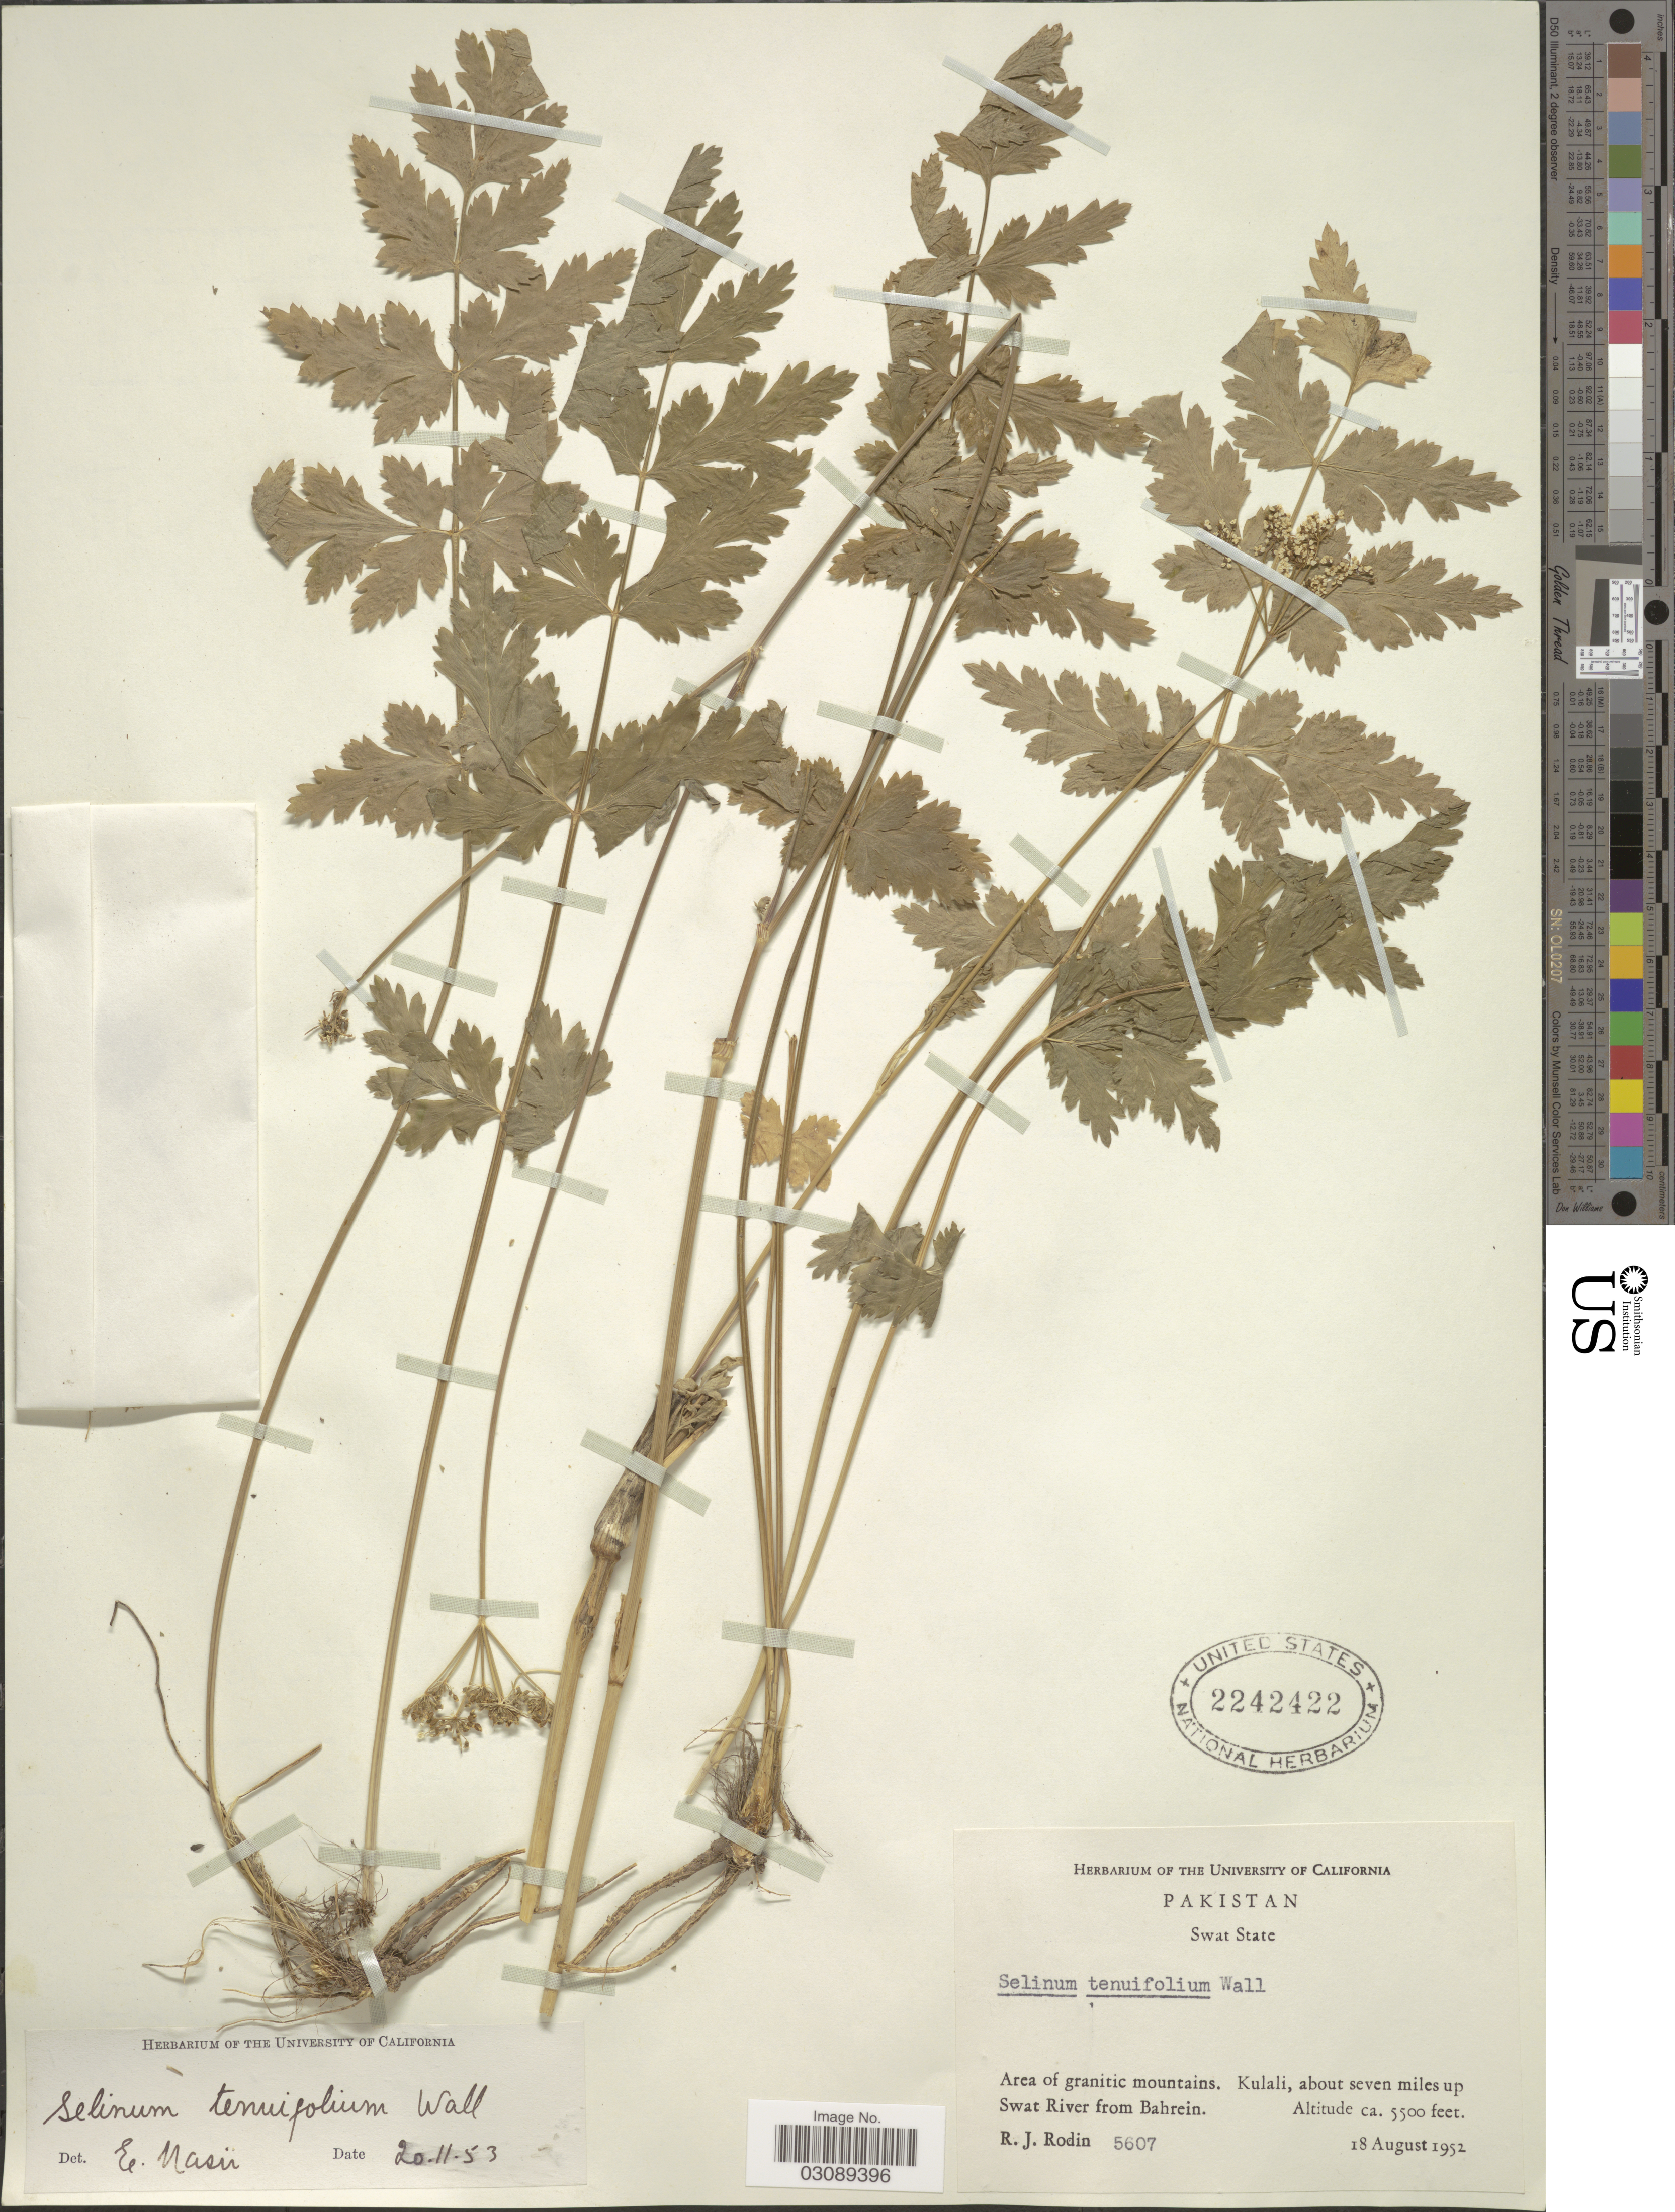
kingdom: Plantae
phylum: Tracheophyta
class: Magnoliopsida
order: Apiales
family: Apiaceae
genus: Ligusticopsis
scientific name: Ligusticopsis wallichianum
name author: Pimenov & Kljuykov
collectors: R. J. Rodin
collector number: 5607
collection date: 1952-08-18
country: Pakistan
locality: Swat State. Kulali, about seven miles up Swat River from Bahrein.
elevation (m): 1676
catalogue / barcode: US 2242422